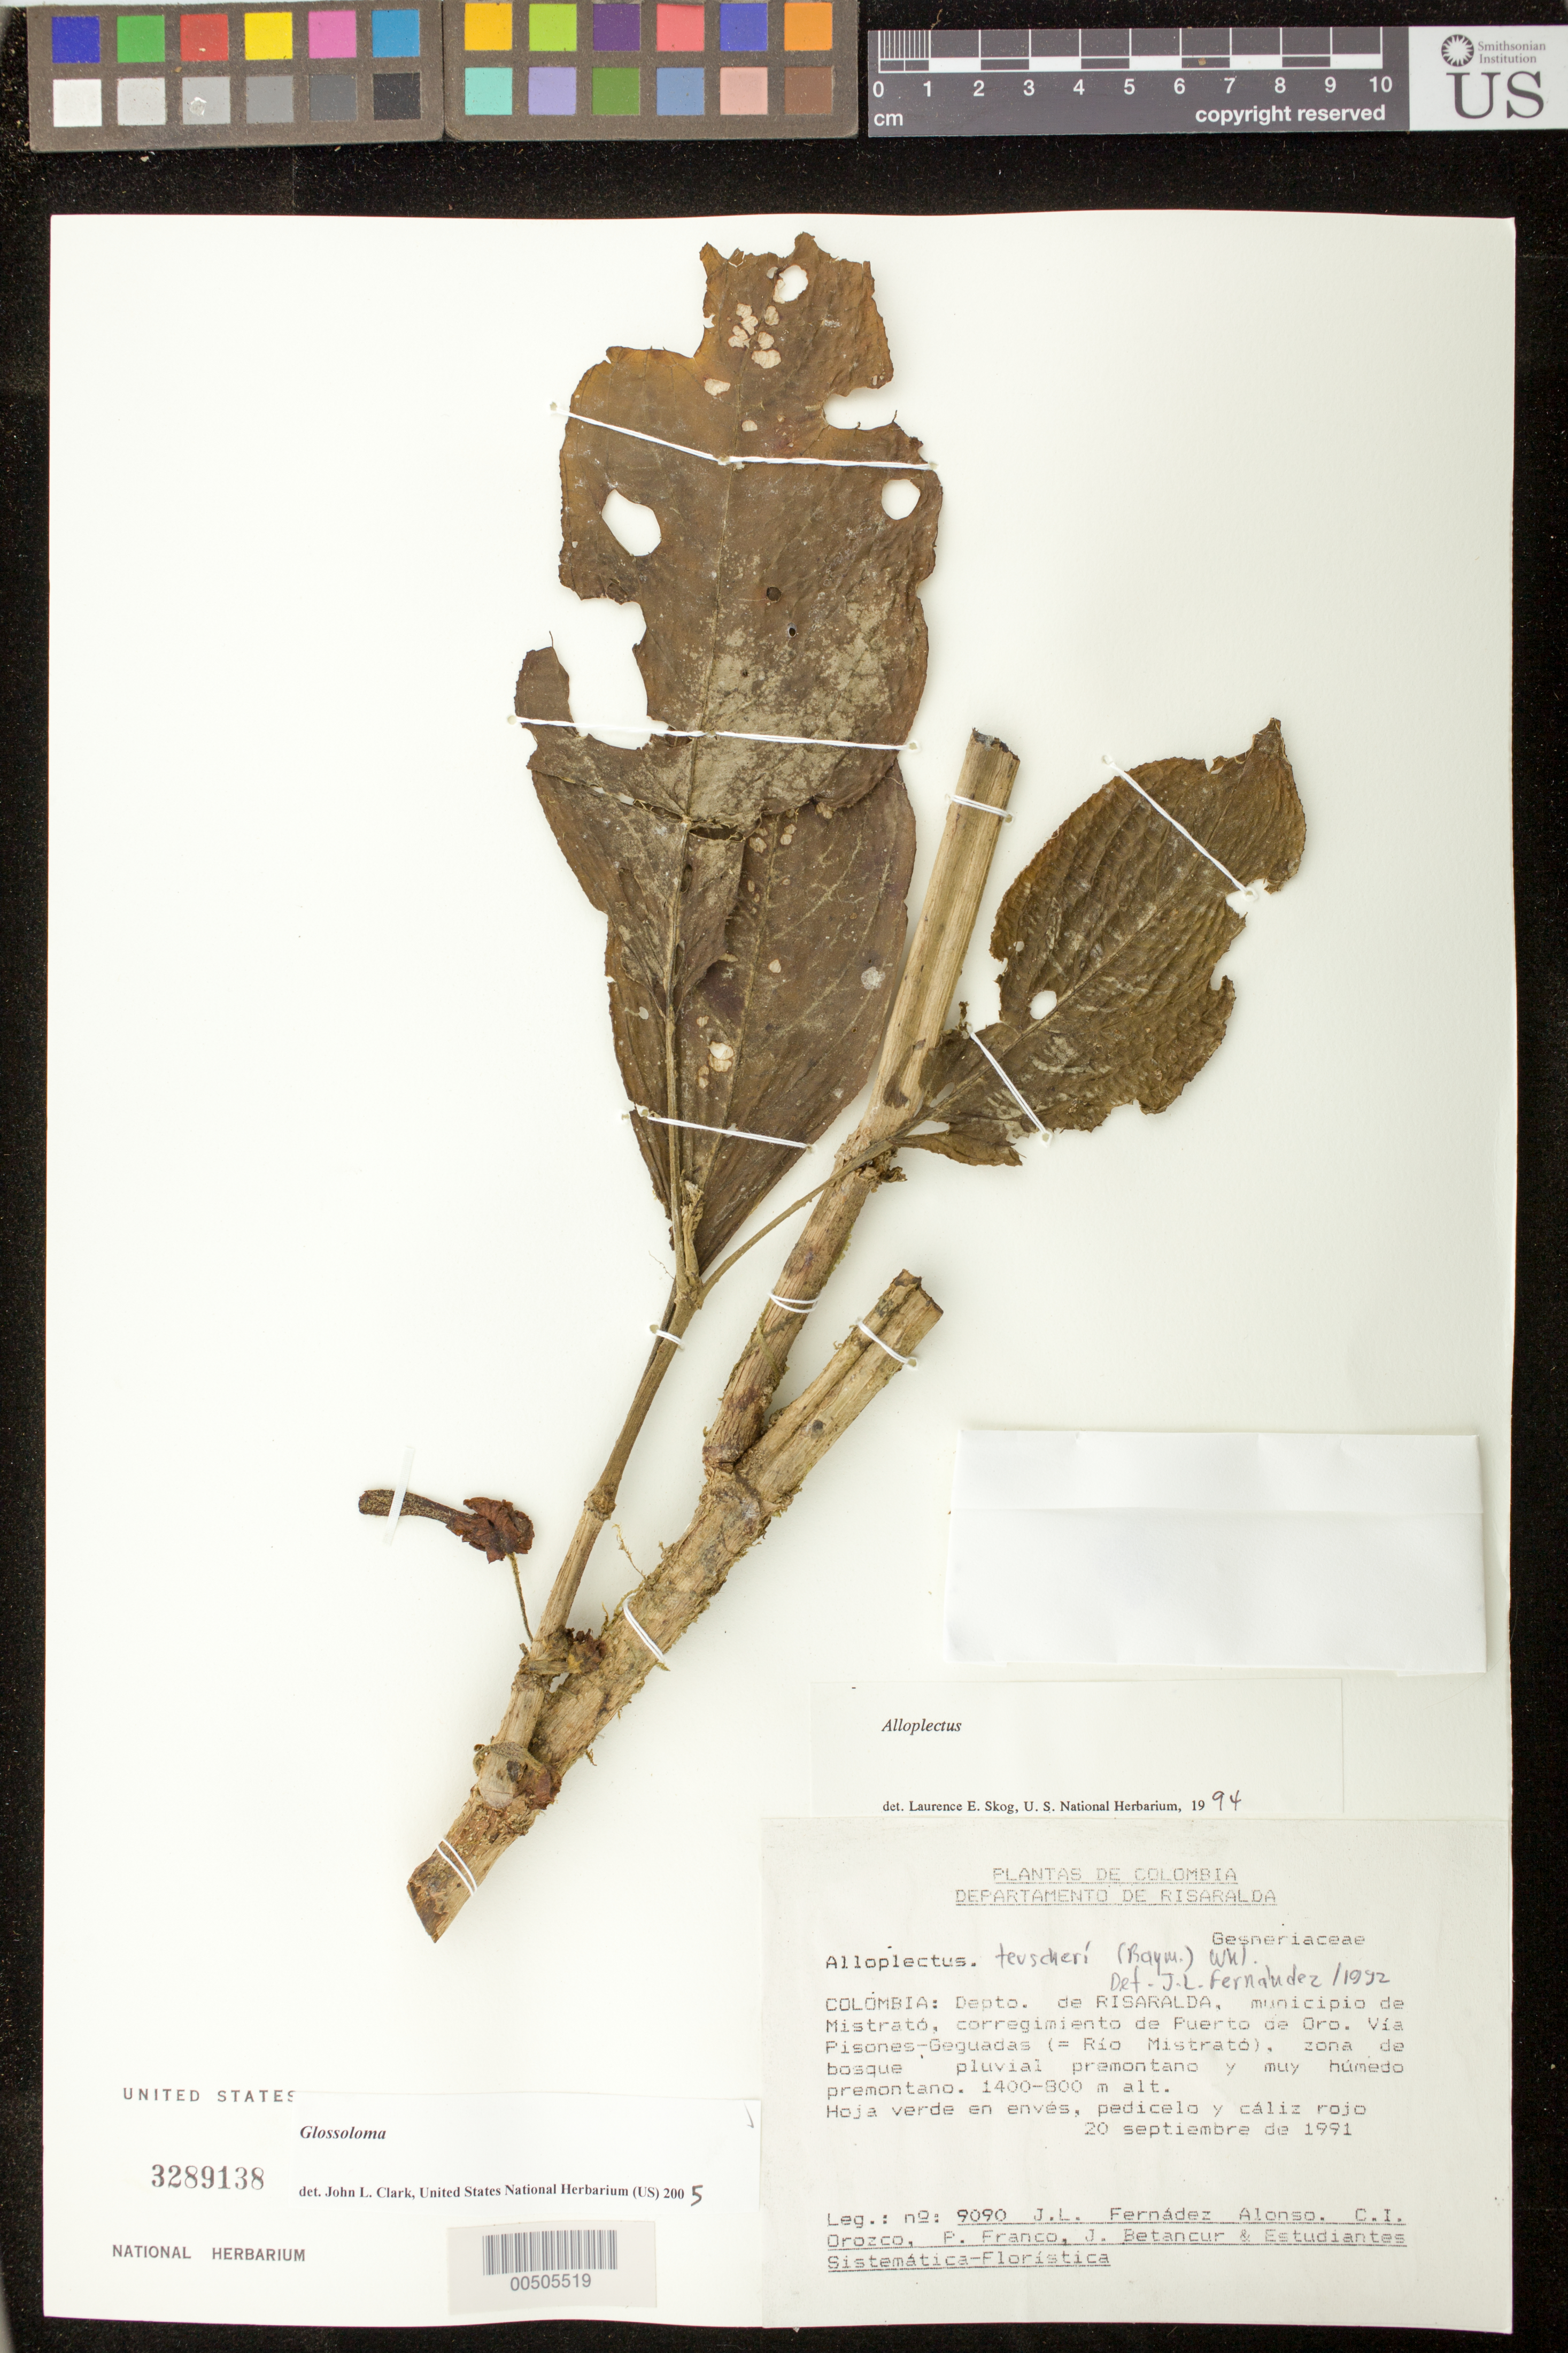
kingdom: Plantae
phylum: Tracheophyta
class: Magnoliopsida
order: Lamiales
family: Gesneriaceae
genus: Glossoloma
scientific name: Glossoloma sp.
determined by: Clark, J. L., (SEL), The Marie Selby Botanical Garden (UNITED STATES)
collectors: J. L. Fernández-Alonso, C. I. Orozco, P. Franco Roselli, J. C. Betancur & et al.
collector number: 9090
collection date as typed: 20 Sep 1991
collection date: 1991-09-20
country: Colombia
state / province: Risaralda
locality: Mpio. de Mistrató, corregimiento de Puerto de Oro, Vía Pisones-Geguadas (=Río Mistrató)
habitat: Zona de bosque pluvial premontano y muy húmedo premontano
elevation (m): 800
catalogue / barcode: US 3289138